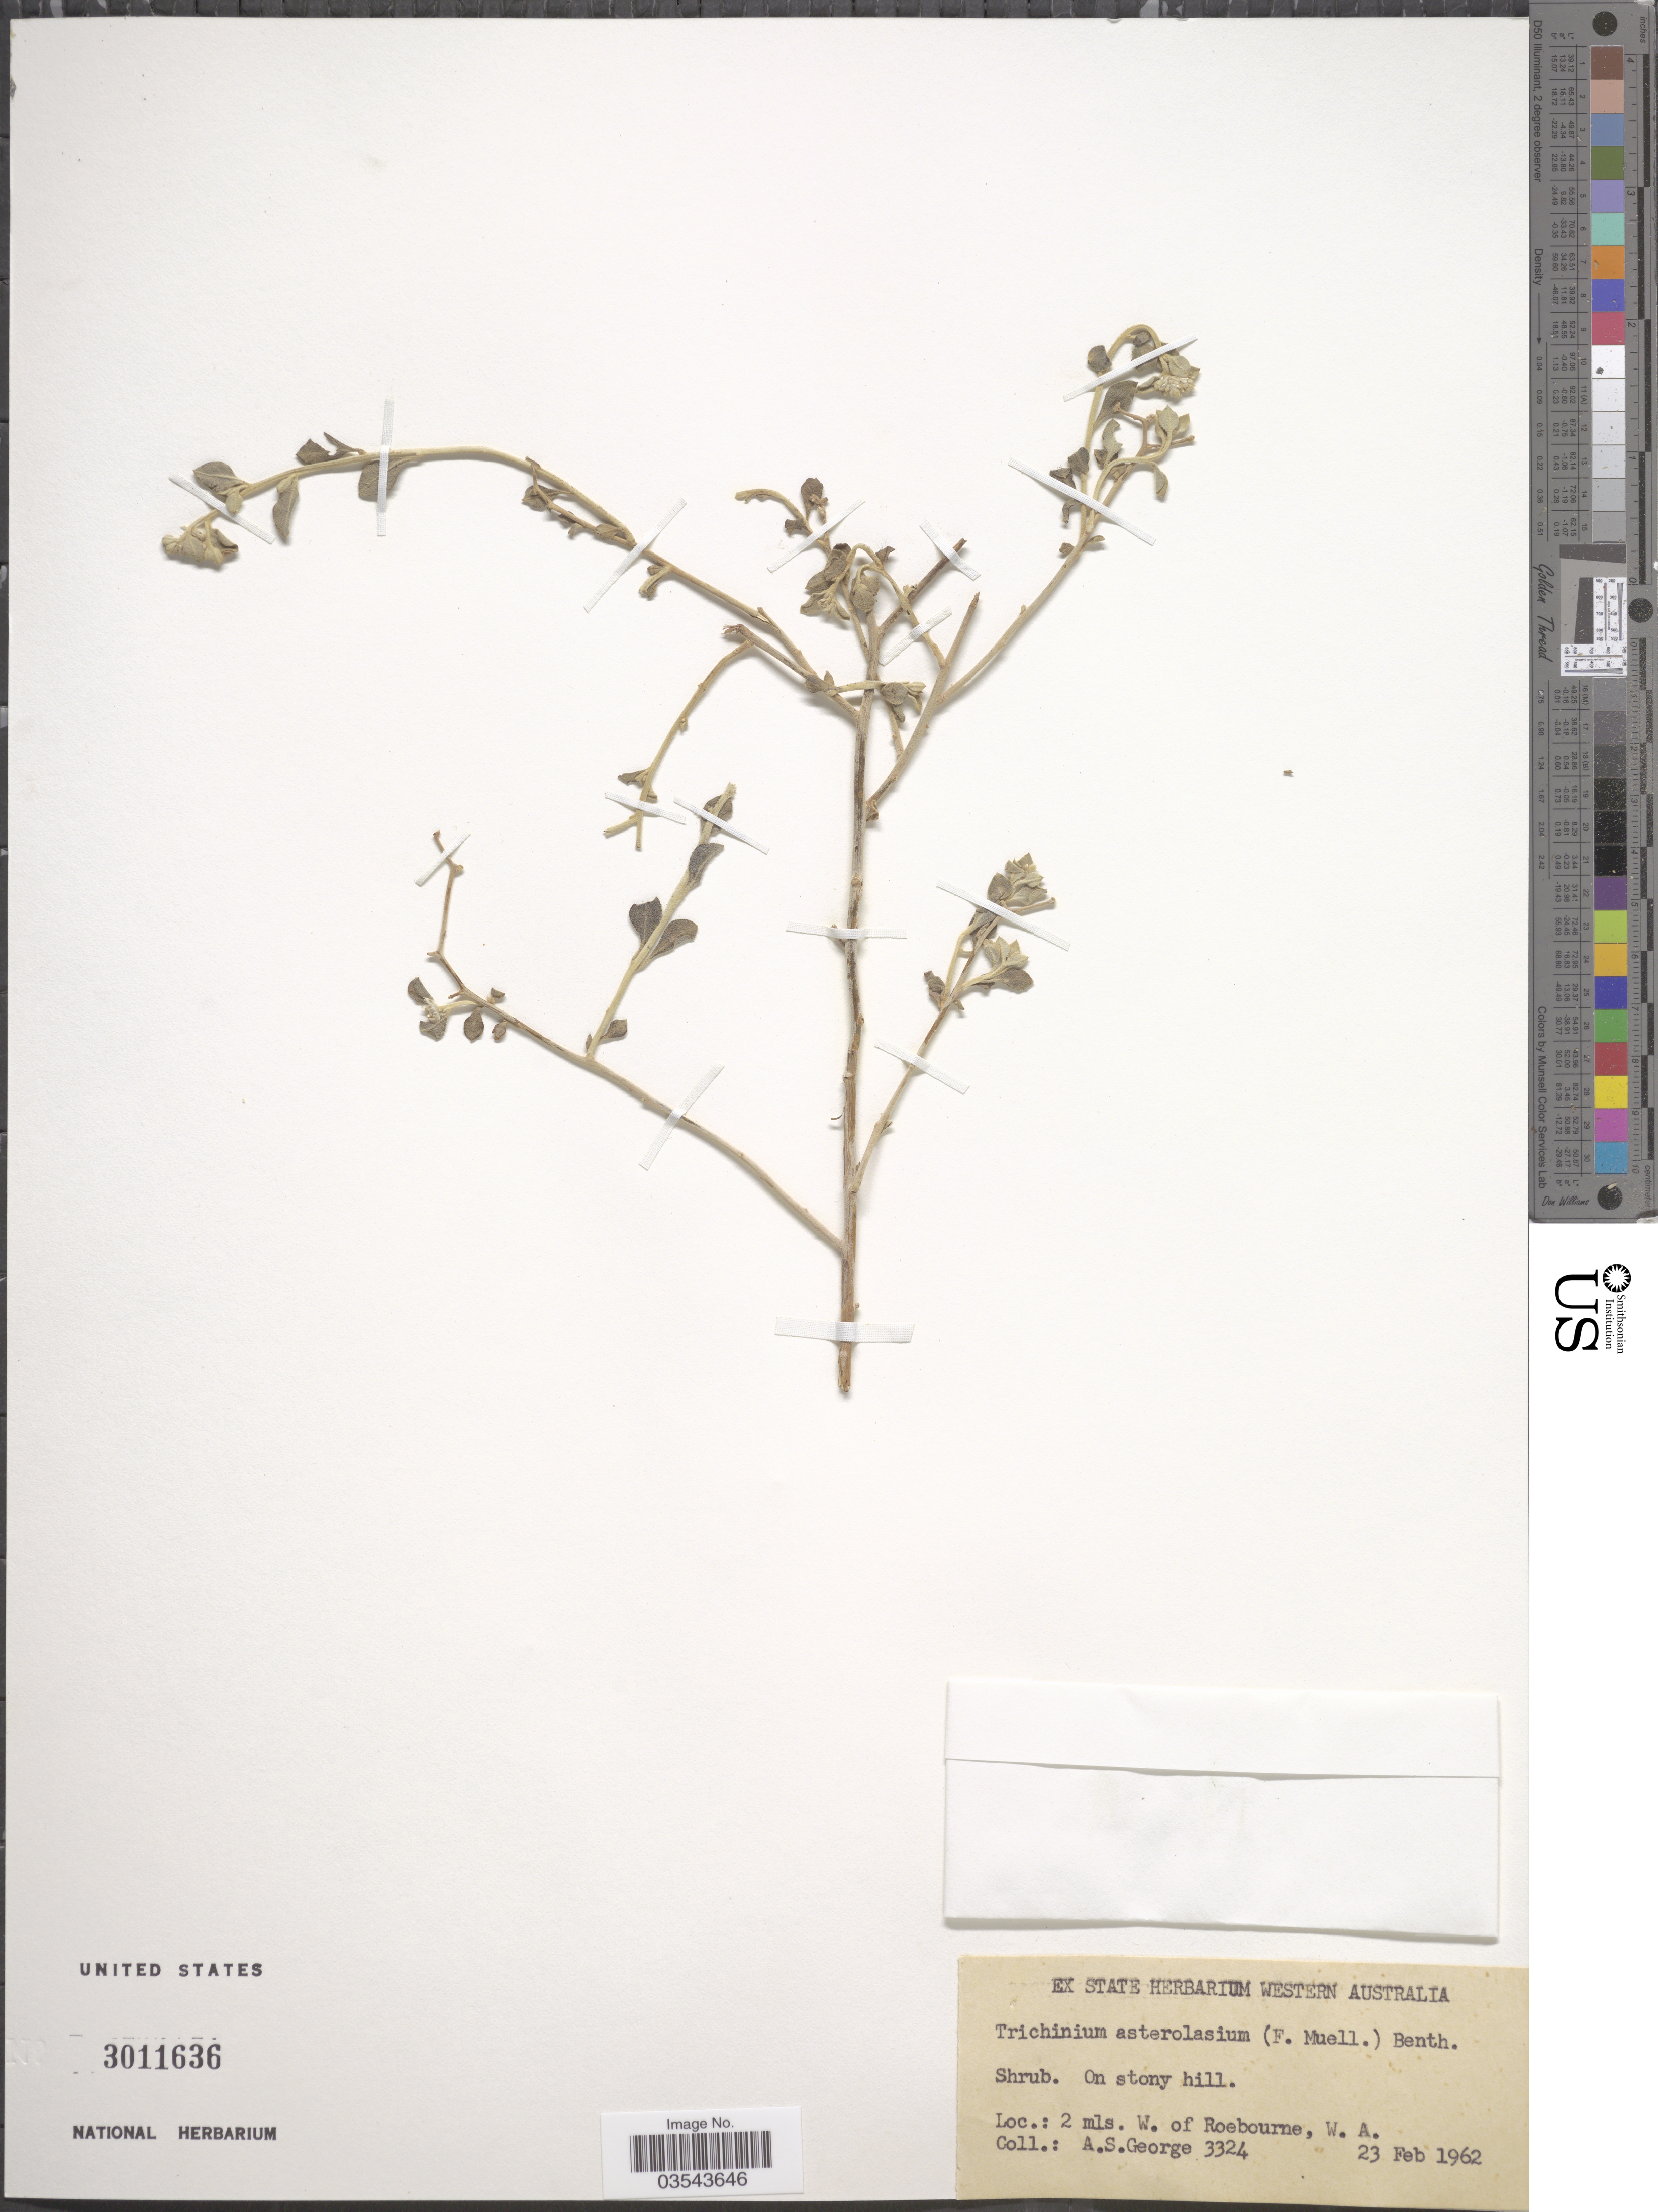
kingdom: Plantae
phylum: Tracheophyta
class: Magnoliopsida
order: Caryophyllales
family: Amaranthaceae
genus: Ptilotus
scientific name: Ptilotus astrolasium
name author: F. Muell. ex Benth.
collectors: A. S. George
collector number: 3324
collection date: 1962-02-23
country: Australia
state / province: Western Australia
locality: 2 mls. W. of Roebourne, W.A.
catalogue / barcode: US 3011636